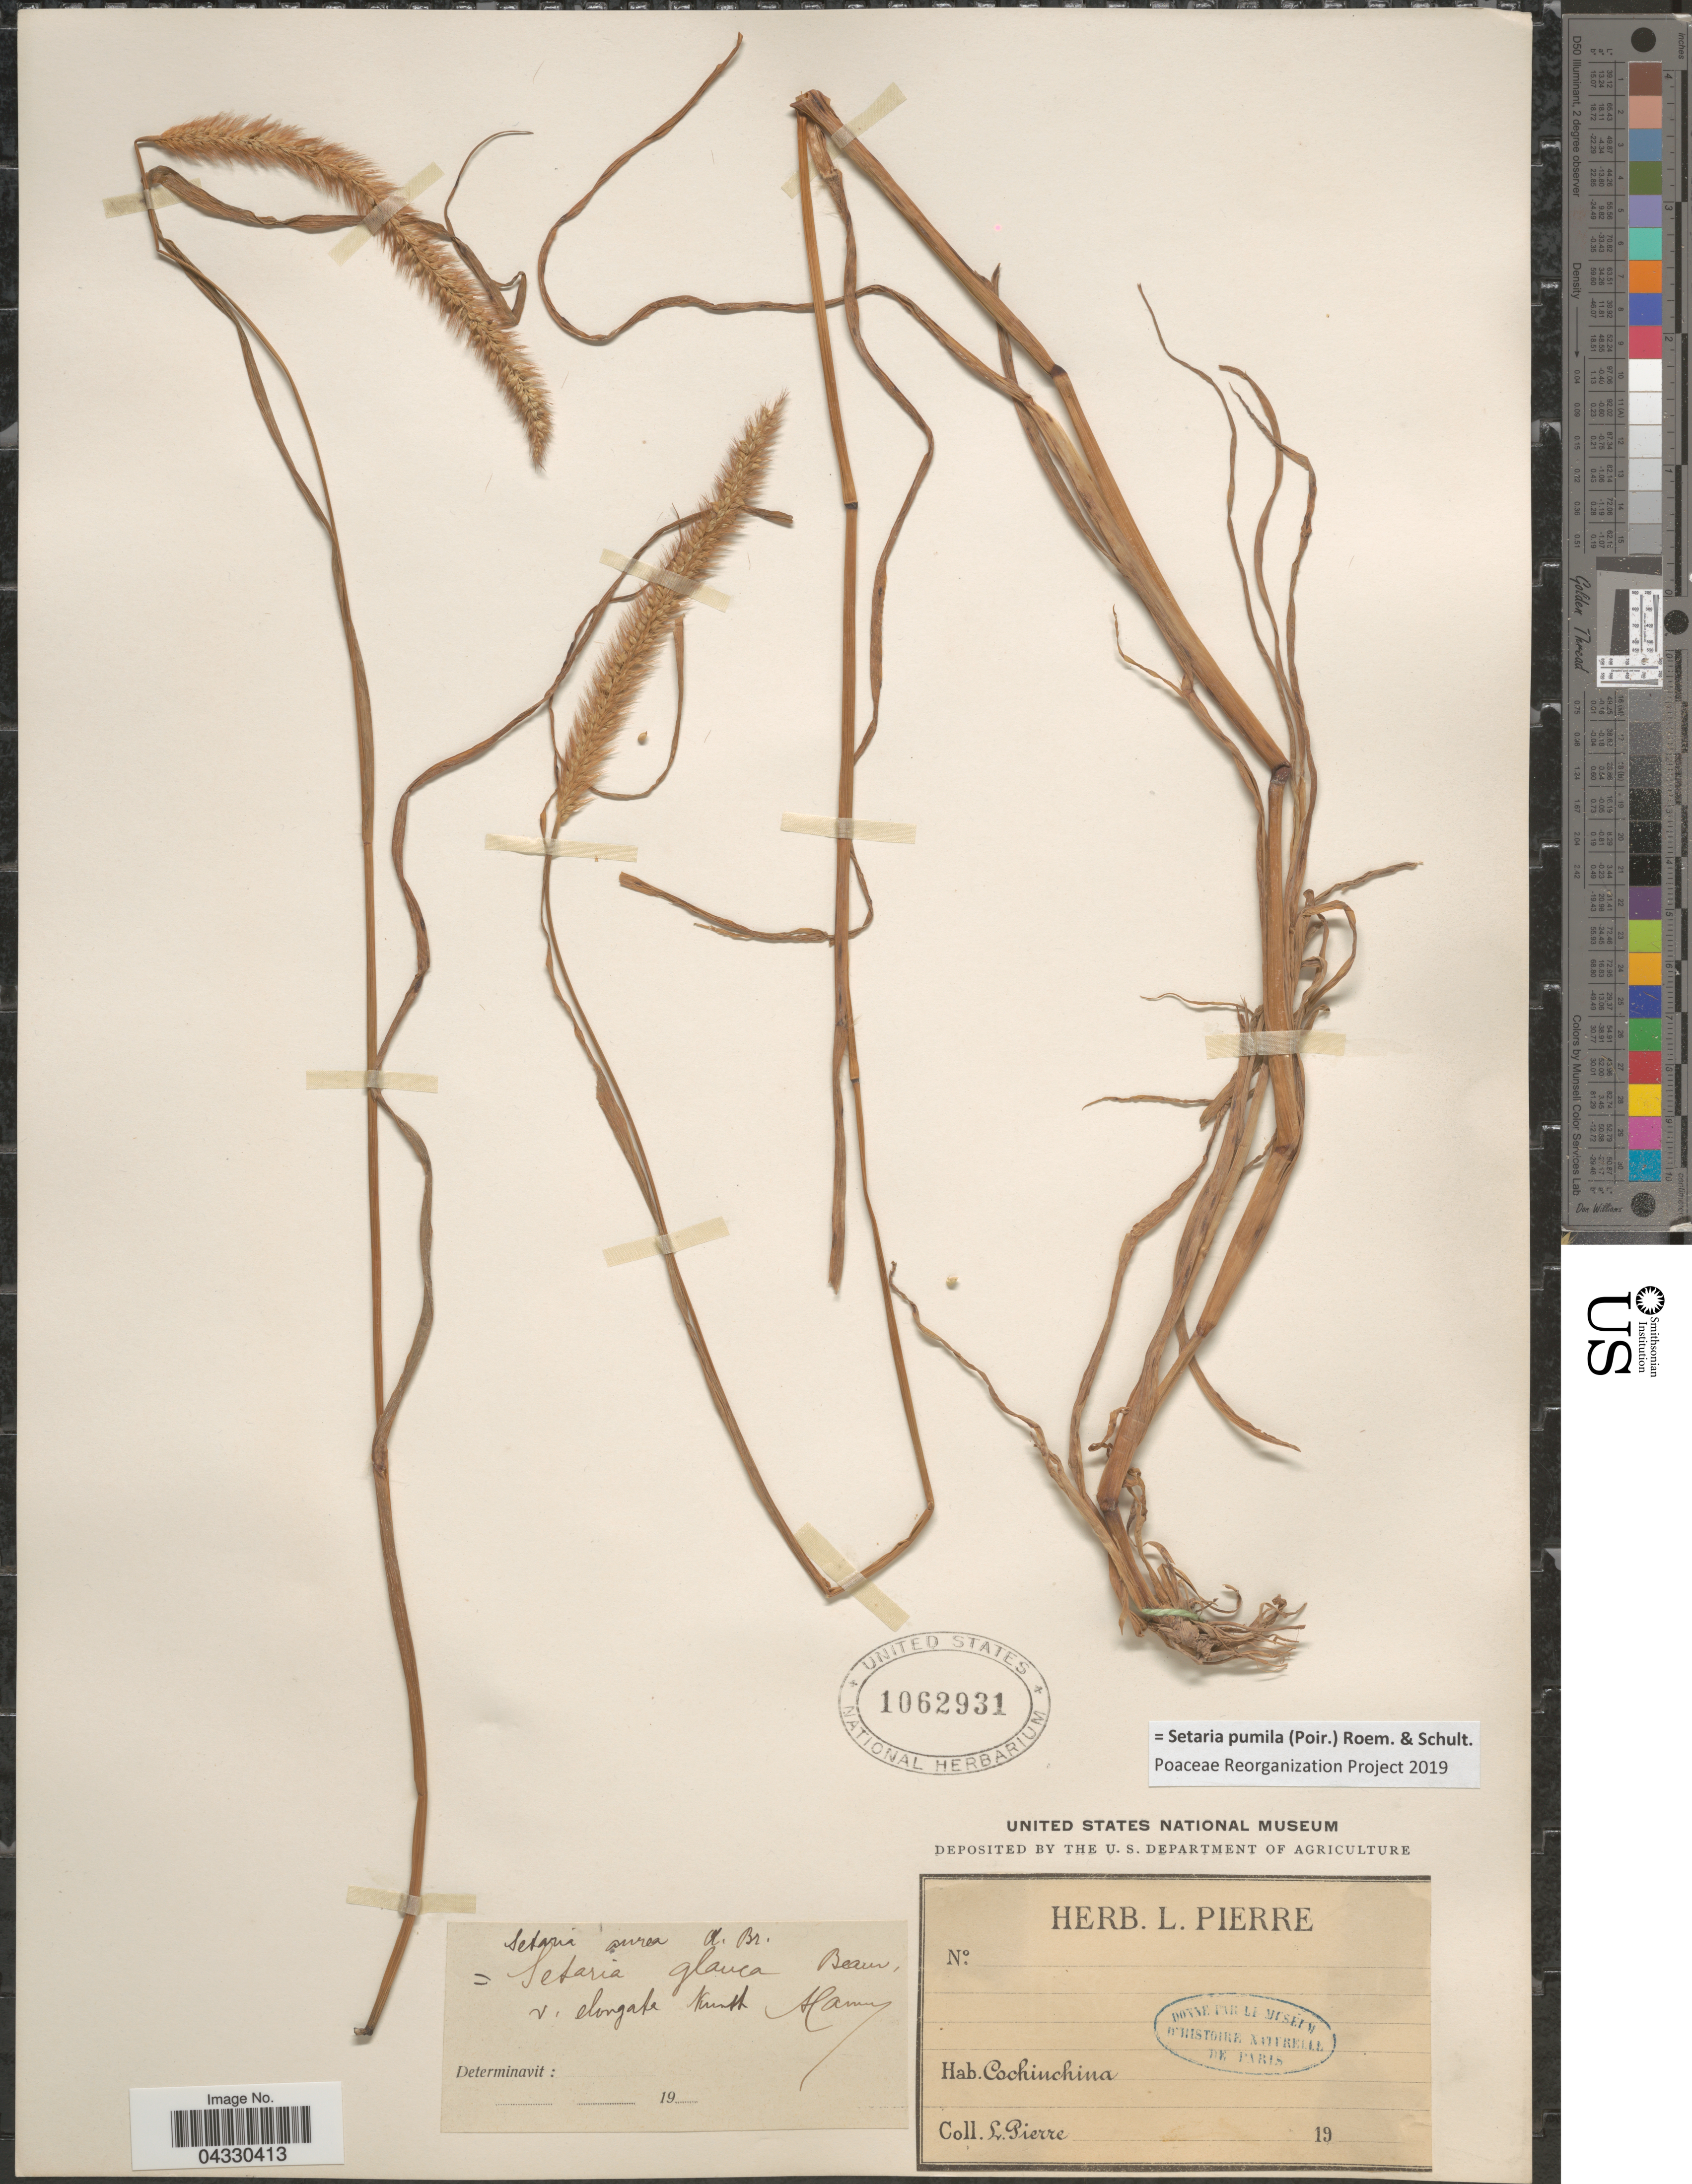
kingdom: Plantae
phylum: Tracheophyta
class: Liliopsida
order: Poales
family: Poaceae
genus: Setaria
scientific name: Setaria pumila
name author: (Poir.) Roem. & Schult.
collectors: L. Pierre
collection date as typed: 19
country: Vietnam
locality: Cochinchina.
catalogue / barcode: US 1062931